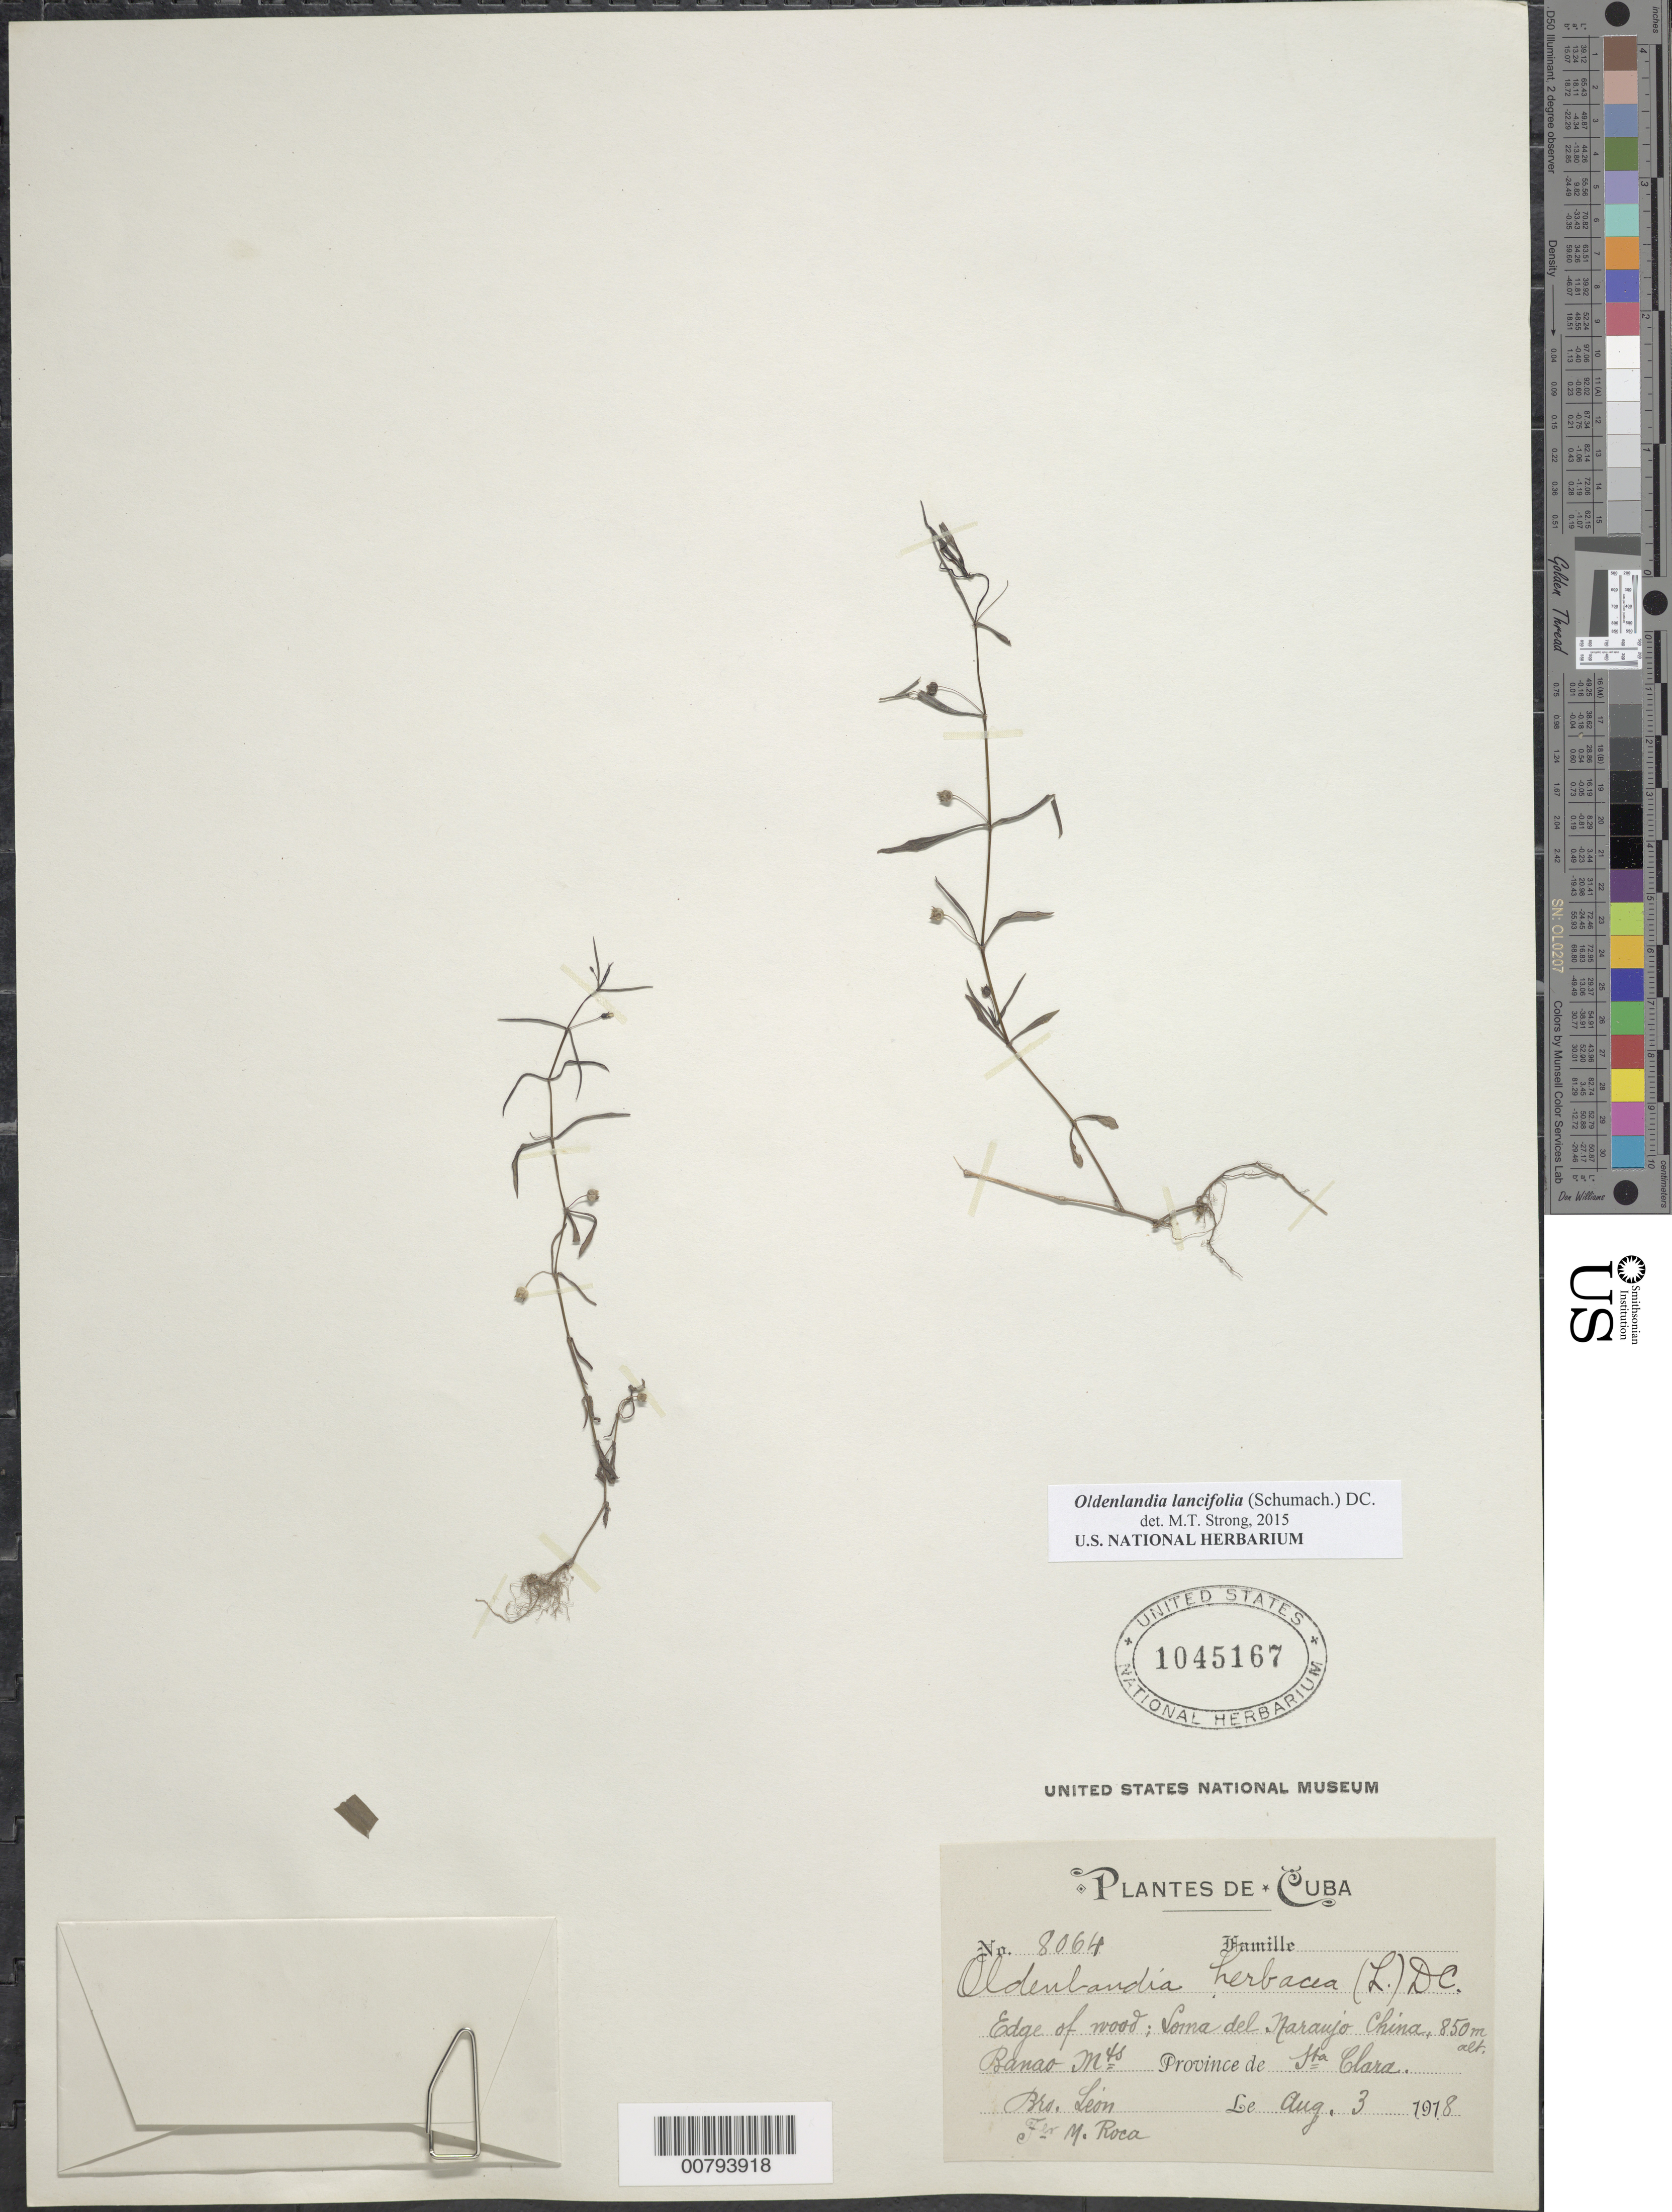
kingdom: Plantae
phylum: Tracheophyta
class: Magnoliopsida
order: Gentianales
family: Rubiaceae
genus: Oldenlandia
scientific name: Oldenlandia uniflora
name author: L.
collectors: Bro. León & M. Roca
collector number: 8064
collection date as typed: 03 Aug 1918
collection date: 1918-08-03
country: Cuba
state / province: Santa Clara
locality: Soma del Naraujo China; Banao Mts.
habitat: Edge of woods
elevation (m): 850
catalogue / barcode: US 1045167